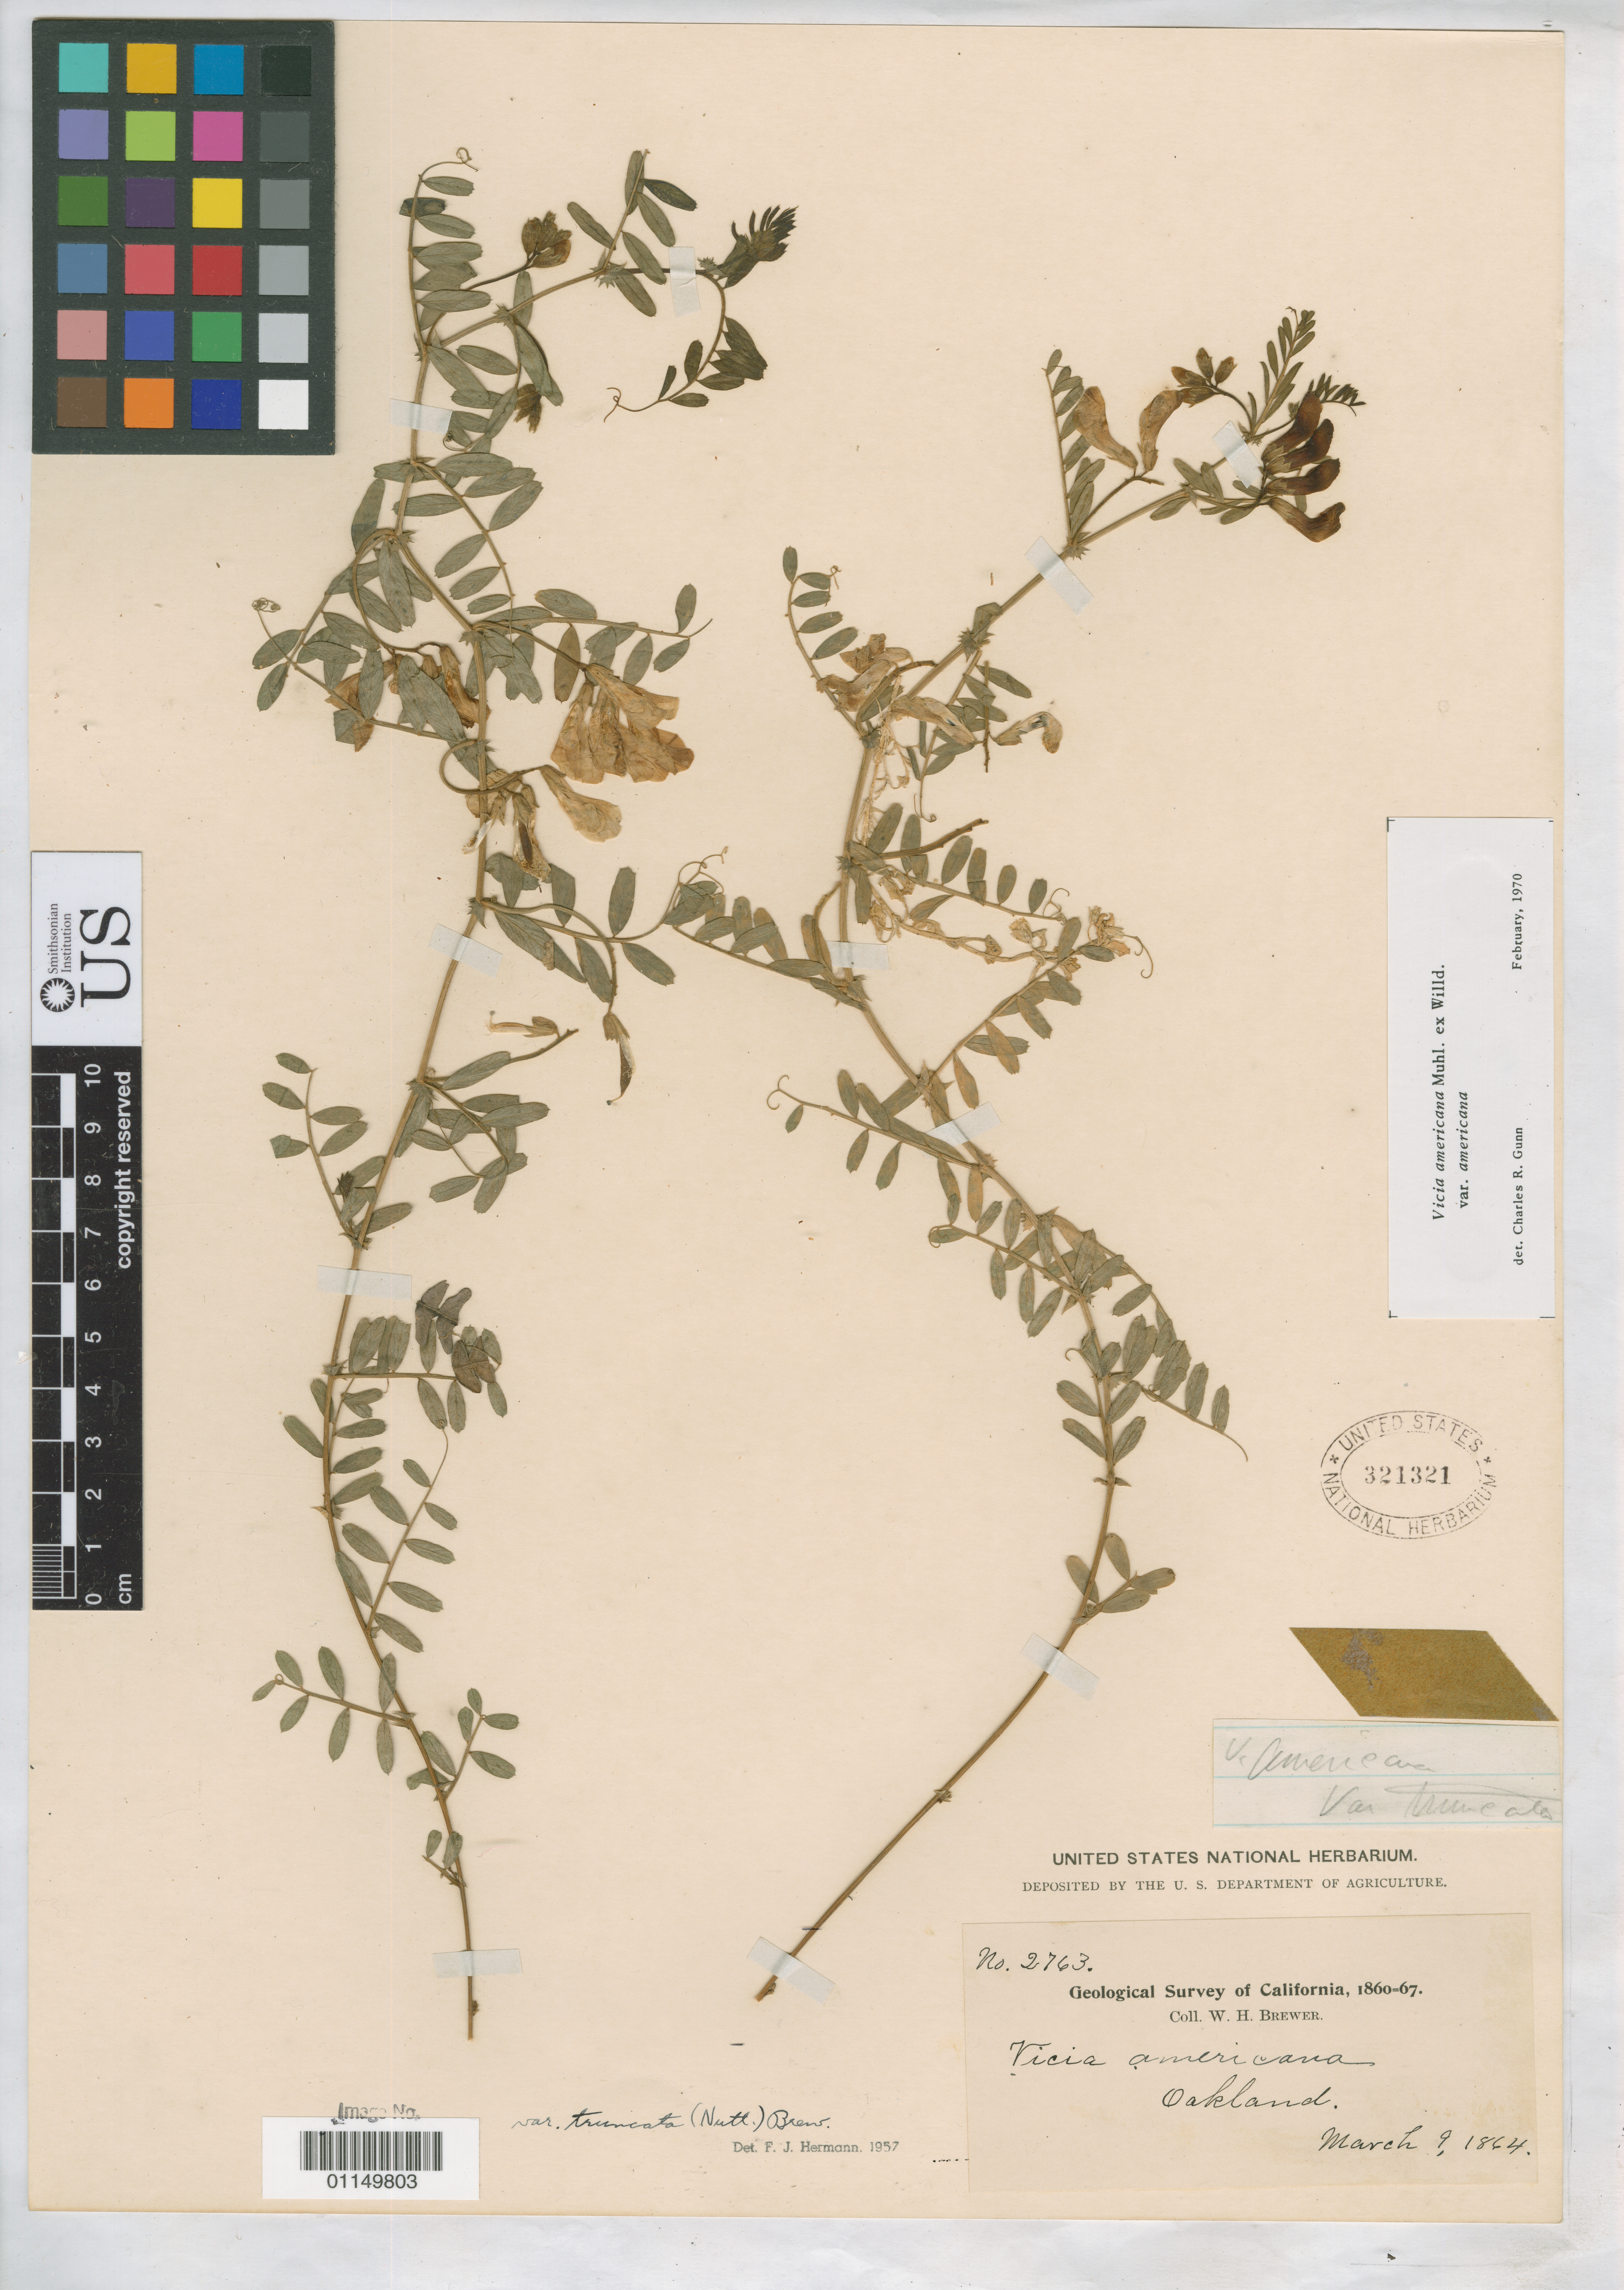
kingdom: Plantae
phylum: Tracheophyta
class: Magnoliopsida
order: Fabales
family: Fabaceae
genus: Vicia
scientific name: Vicia americana var. americana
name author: Muhl. ex Willd.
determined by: Gunn, C. R.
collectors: W. H. Brewer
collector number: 2763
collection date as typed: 09 Mar 1864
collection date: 1864-03-09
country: United States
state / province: California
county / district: Alameda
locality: Oakland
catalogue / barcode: US 321321